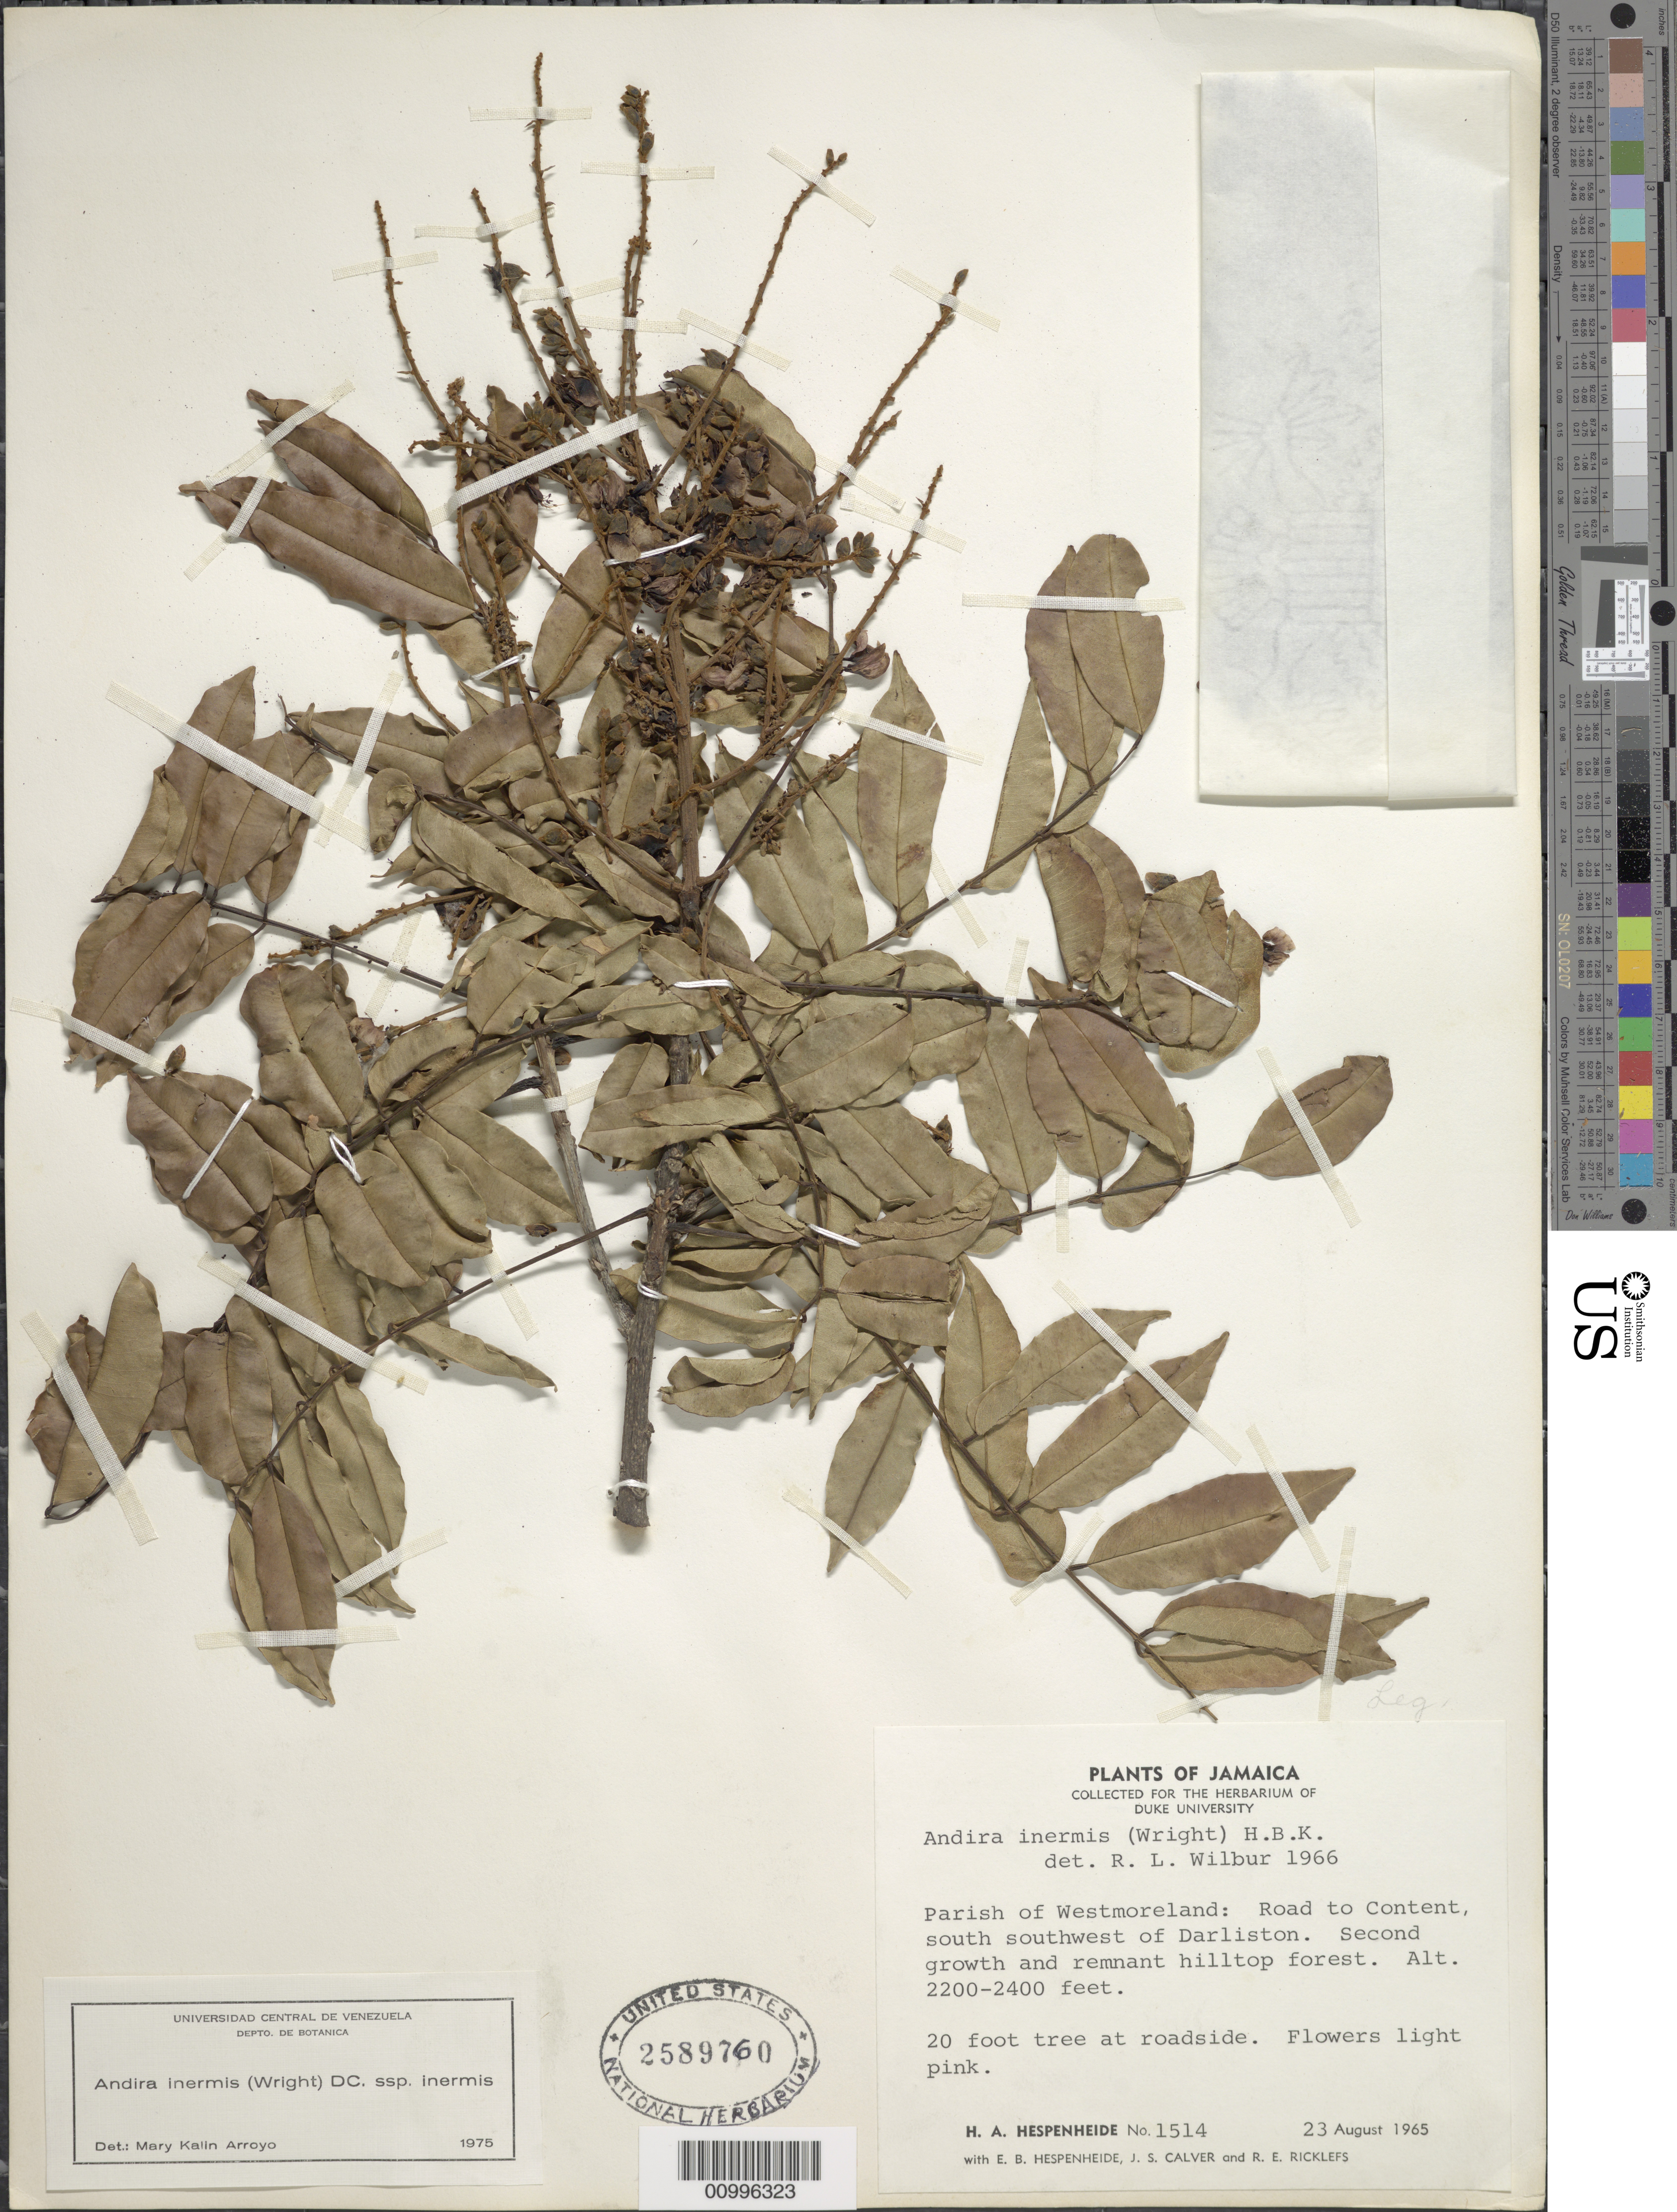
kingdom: Plantae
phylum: Tracheophyta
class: Magnoliopsida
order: Fabales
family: Fabaceae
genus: Andira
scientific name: Andira inermis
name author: (W. Wright) Kunth ex DC.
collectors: E. Hespenheide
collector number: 1514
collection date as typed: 23 Aug 1965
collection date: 1965-08-23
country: Jamaica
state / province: Westmoreland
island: Jamaica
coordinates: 0 N, 0 E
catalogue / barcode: US 2589760